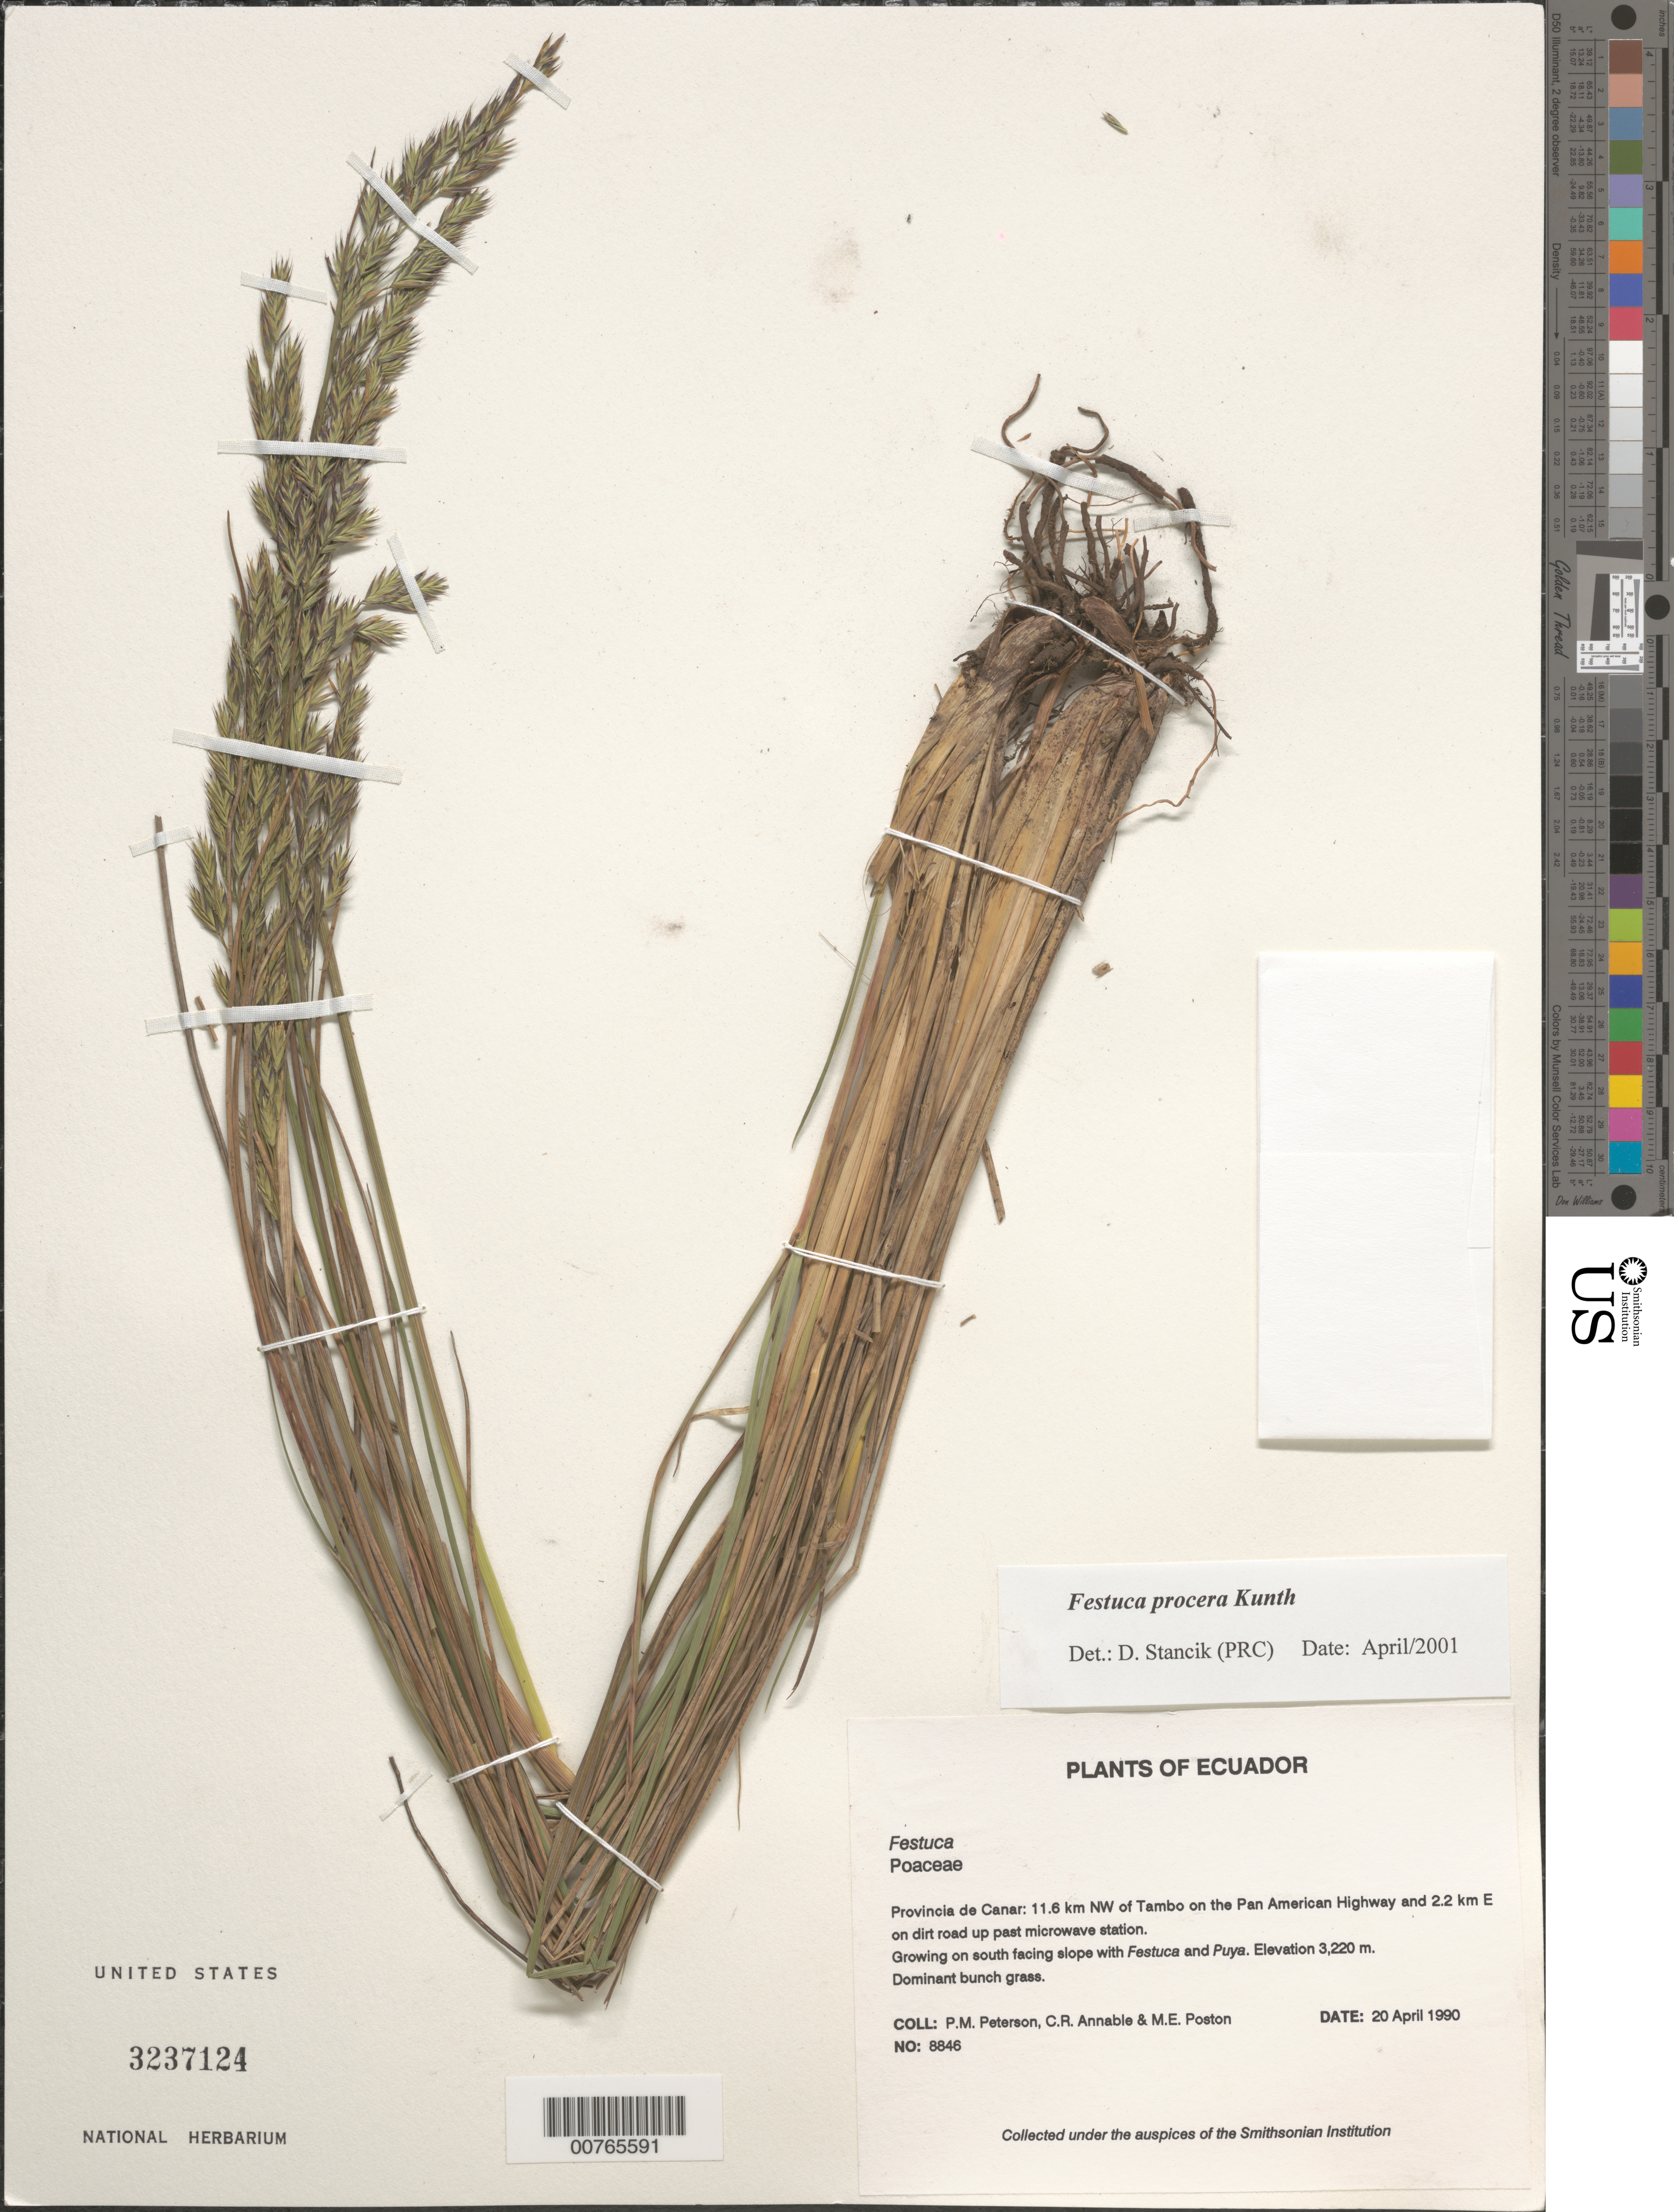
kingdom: Plantae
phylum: Tracheophyta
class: Liliopsida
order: Poales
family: Poaceae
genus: Festuca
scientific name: Festuca procera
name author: Kunth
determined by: Stancik, D.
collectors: P. M. Peterson, C. R. Annable & M. Poston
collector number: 08846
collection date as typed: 20 Apr 1990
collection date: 1990-04-20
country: Ecuador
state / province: Cañar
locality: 11.6 km NW of Tambo on the Pan American Highway and 2.2 km E on dirt road up past microwave station.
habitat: Growing on south facing slope with Festuca and Puya.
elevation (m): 3220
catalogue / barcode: US 3237124